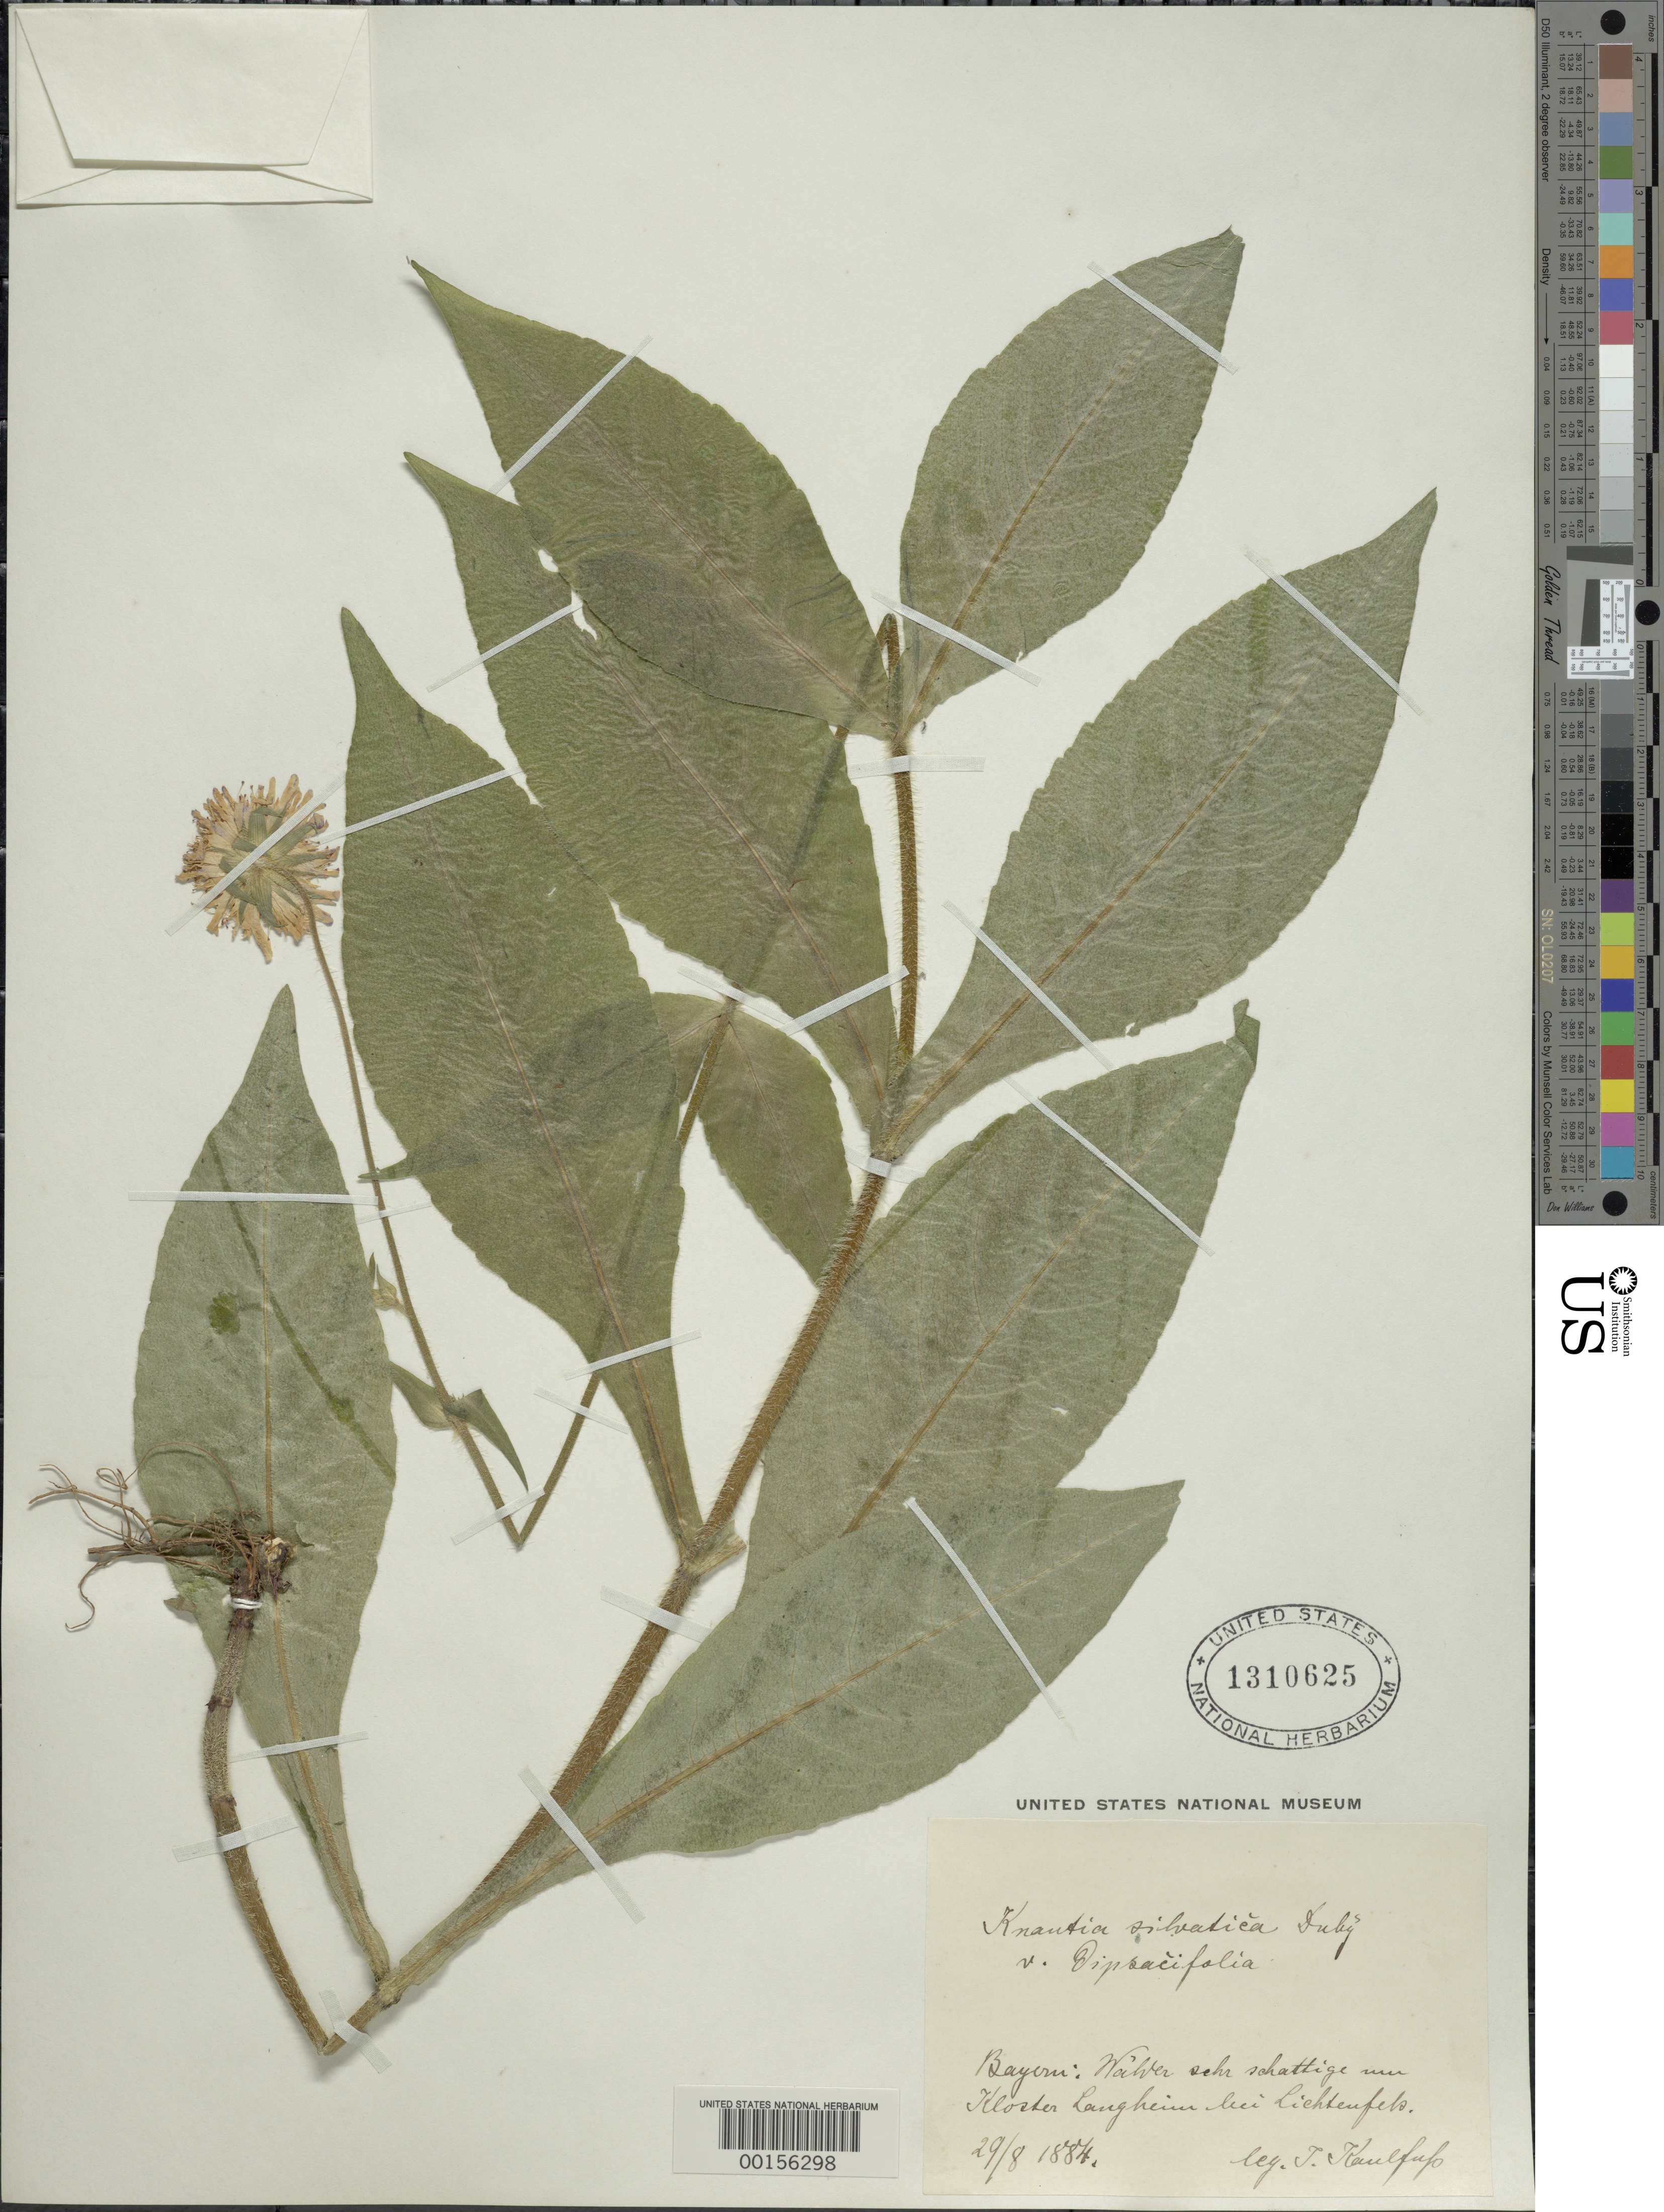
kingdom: Plantae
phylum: Tracheophyta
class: Magnoliopsida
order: Dipsacales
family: Caprifoliaceae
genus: Knautia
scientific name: Knautia sylvatica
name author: Duby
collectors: T. Kaulfup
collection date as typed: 29 Aug 1884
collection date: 1884-08-29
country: Germany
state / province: Bayern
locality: Bayern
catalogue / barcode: US 1310625